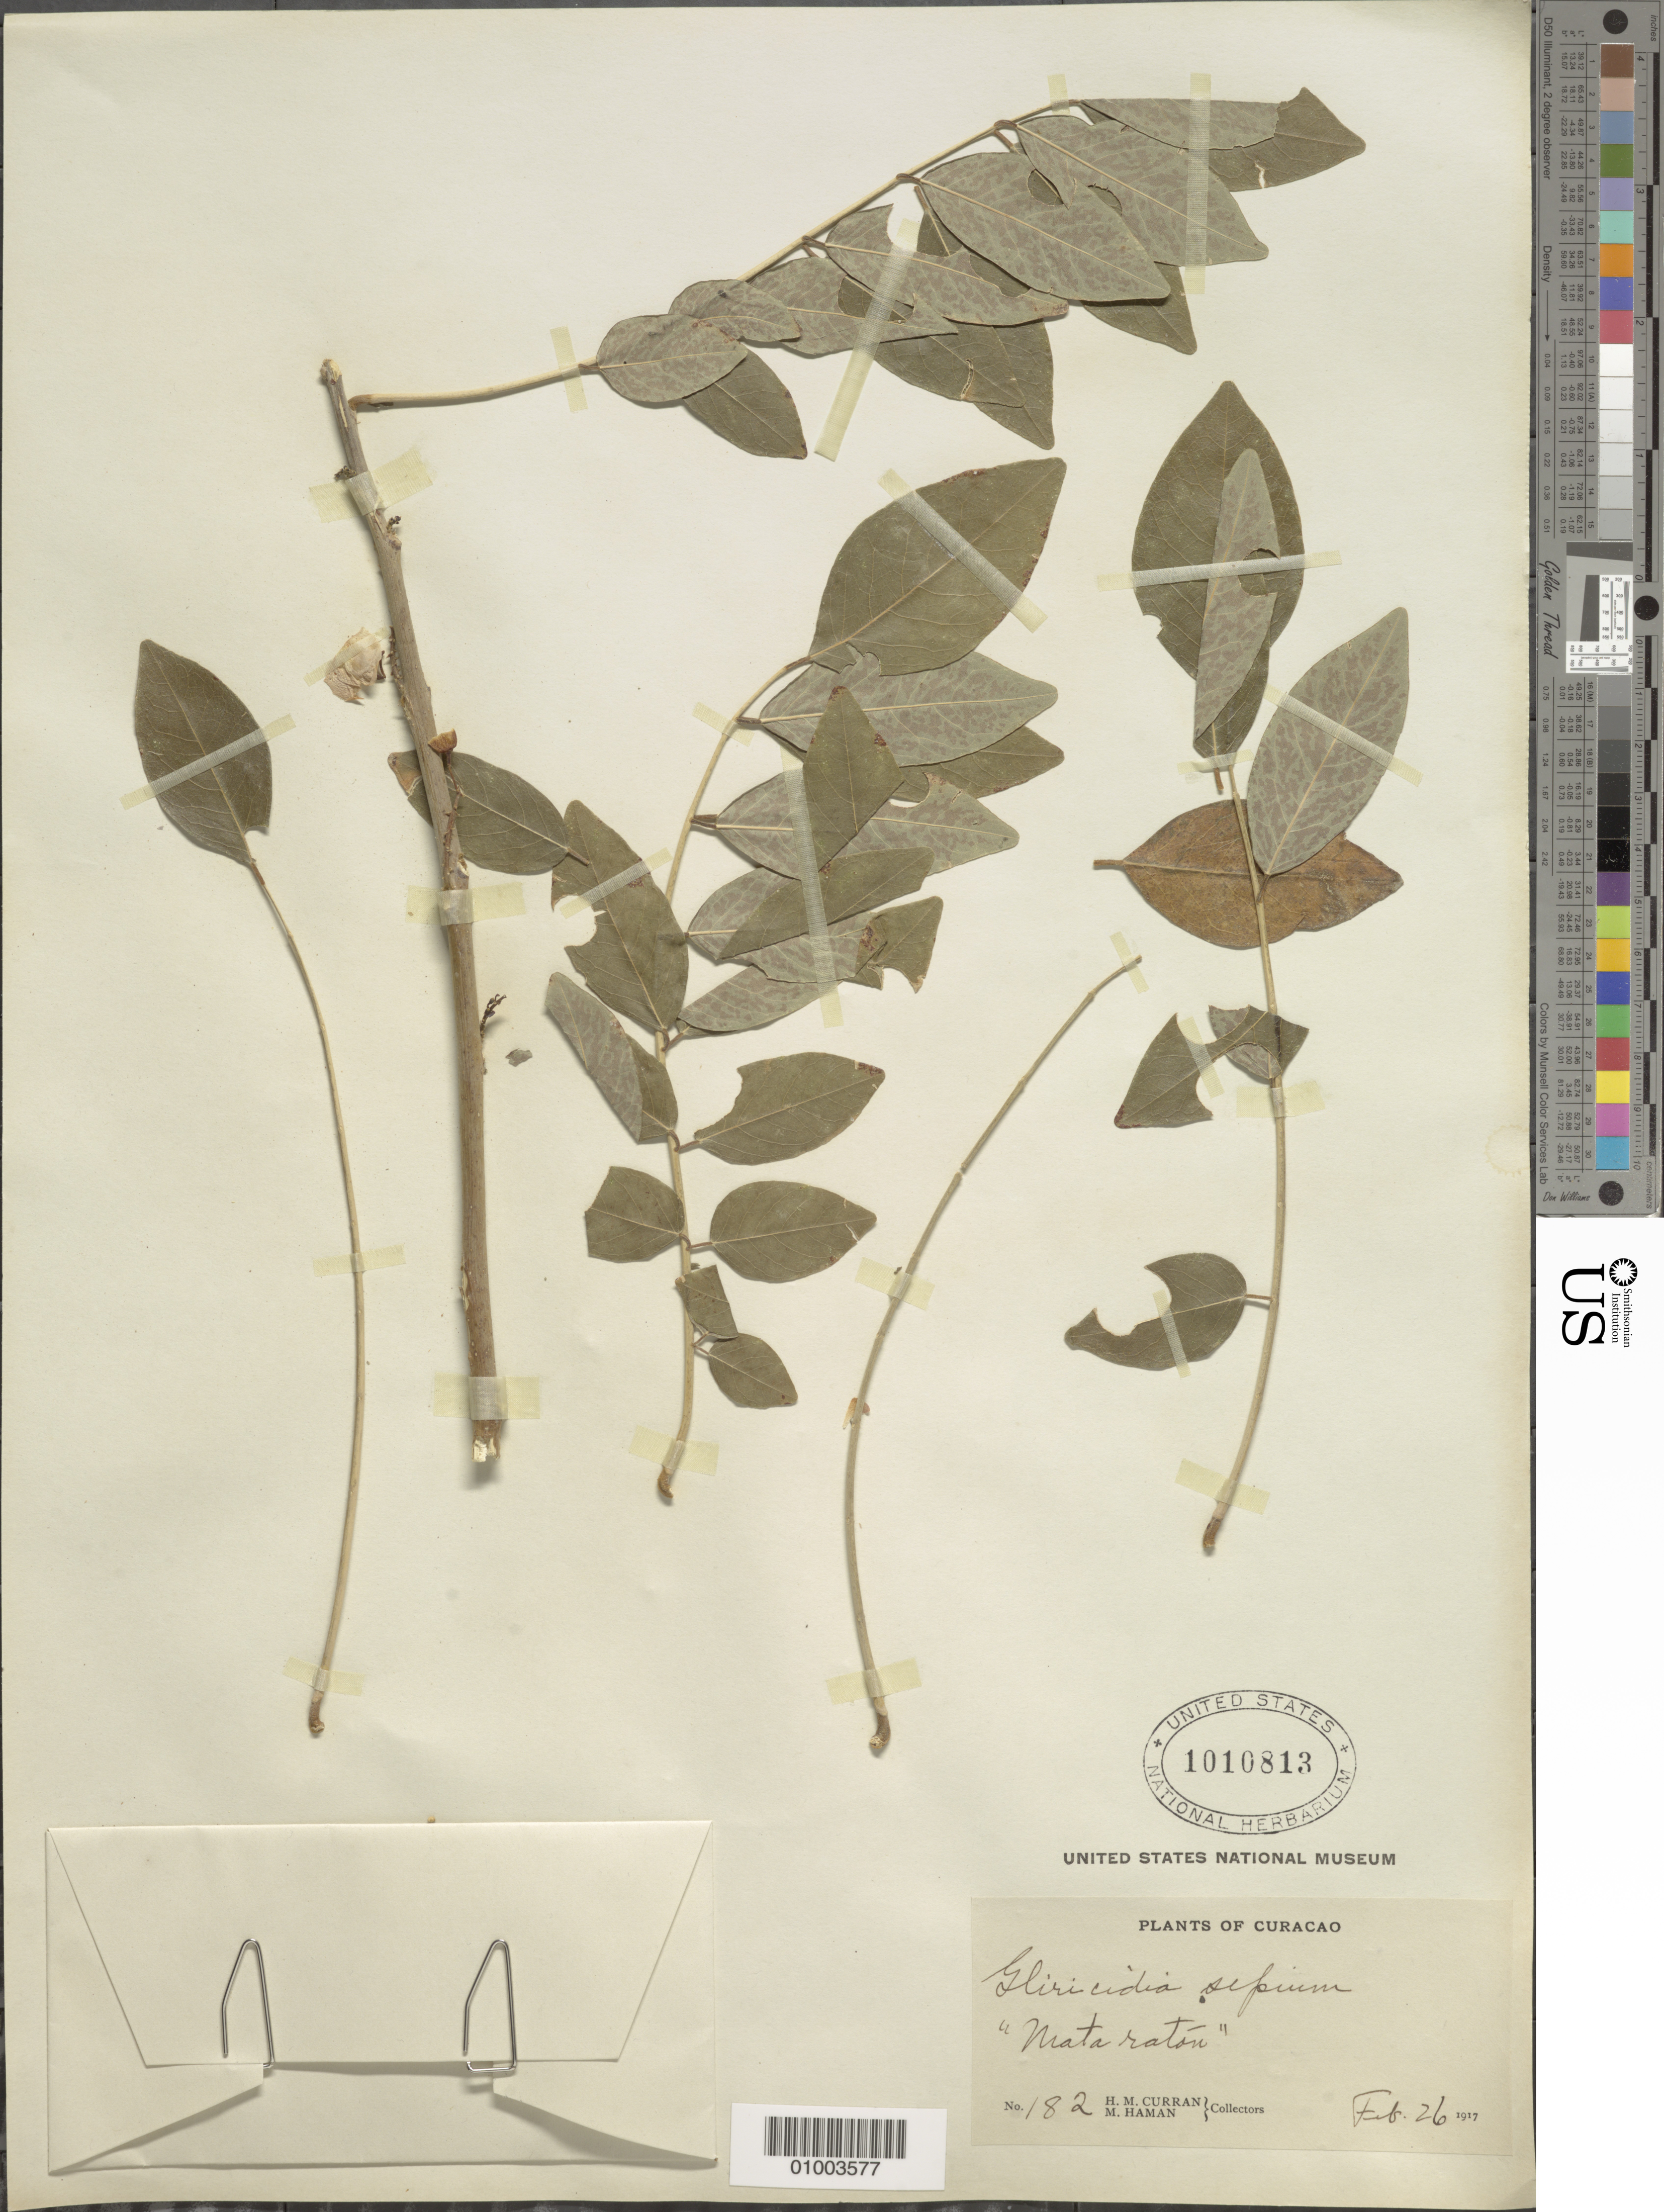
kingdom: Plantae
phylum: Tracheophyta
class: Magnoliopsida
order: Fabales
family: Fabaceae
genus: Gliricidia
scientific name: Gliricidia sepium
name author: (Jacq.) Kunth ex Walp.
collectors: H. M. Curran & M. Haman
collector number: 182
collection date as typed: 26 Feb 1917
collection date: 1917-02-26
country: Curaçao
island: Curaçao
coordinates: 0 N, 0 E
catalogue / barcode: US 1010813